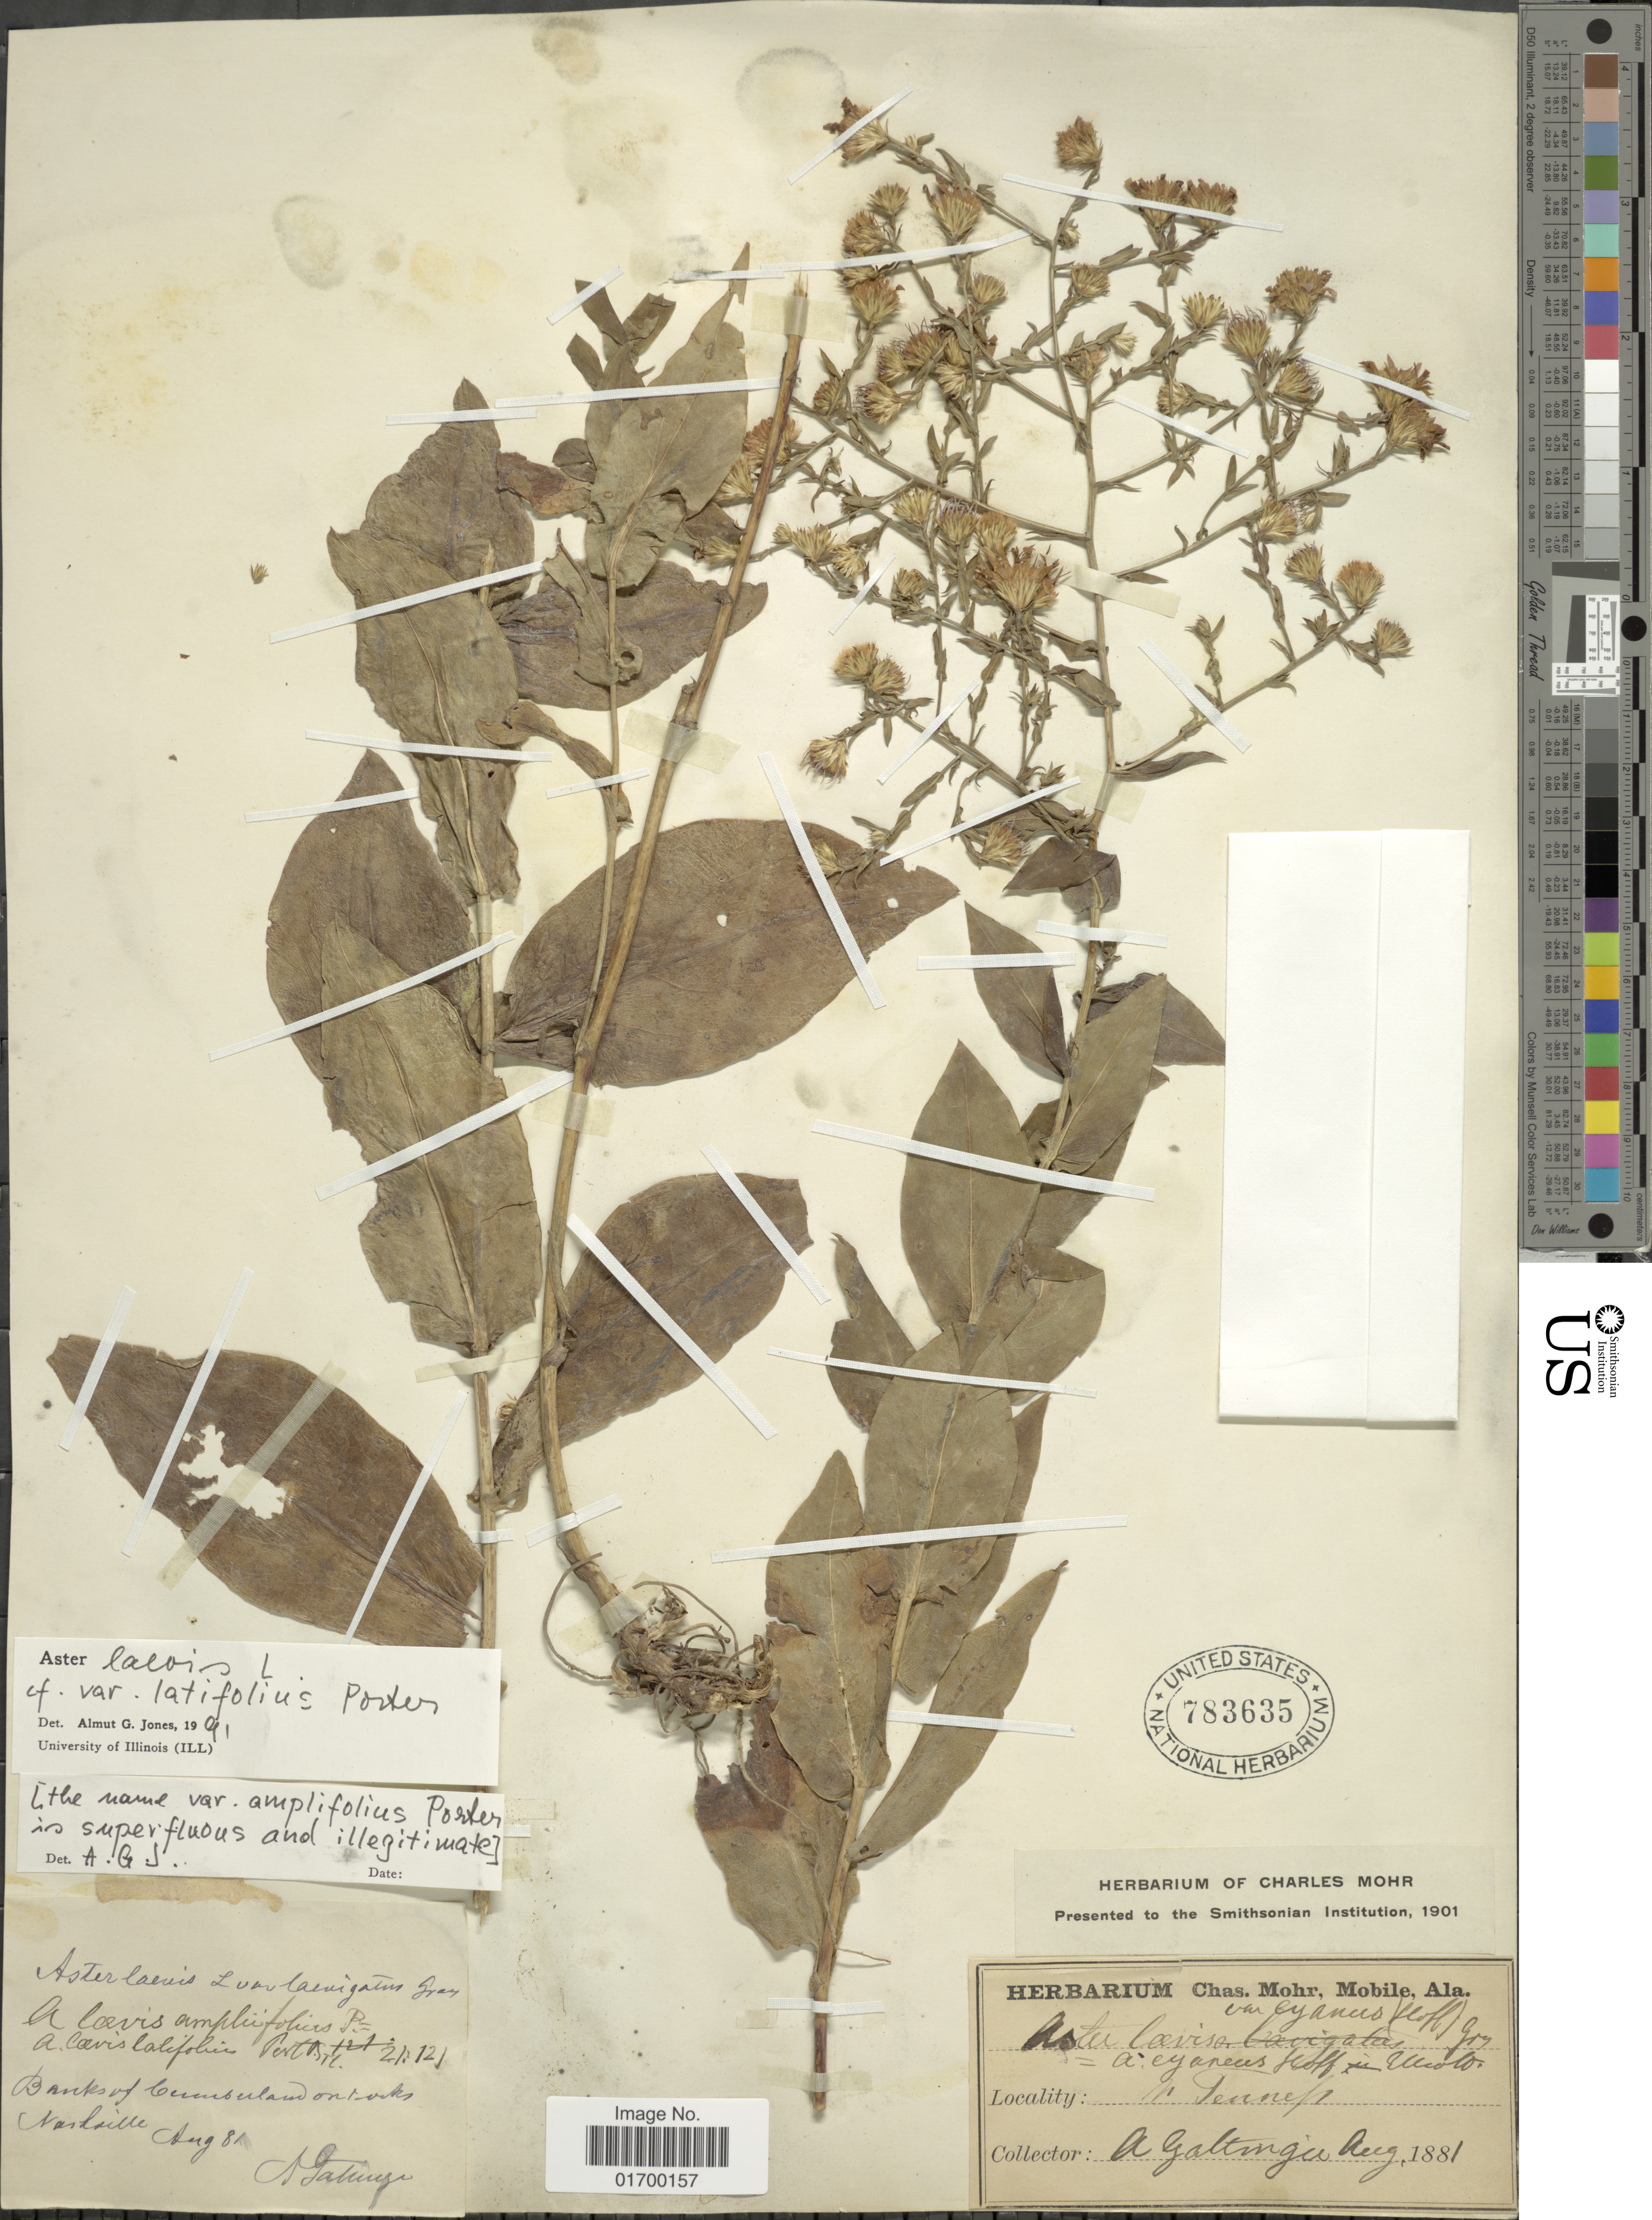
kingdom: Plantae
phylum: Tracheophyta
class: Magnoliopsida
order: Asterales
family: Asteraceae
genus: Symphyotrichum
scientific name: Symphyotrichum laeve var. laeve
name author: (L.) Á. Löve & D. Löve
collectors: A. Gattinger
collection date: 1881-08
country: United States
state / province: Tennessee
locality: Nashville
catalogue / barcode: US 783635